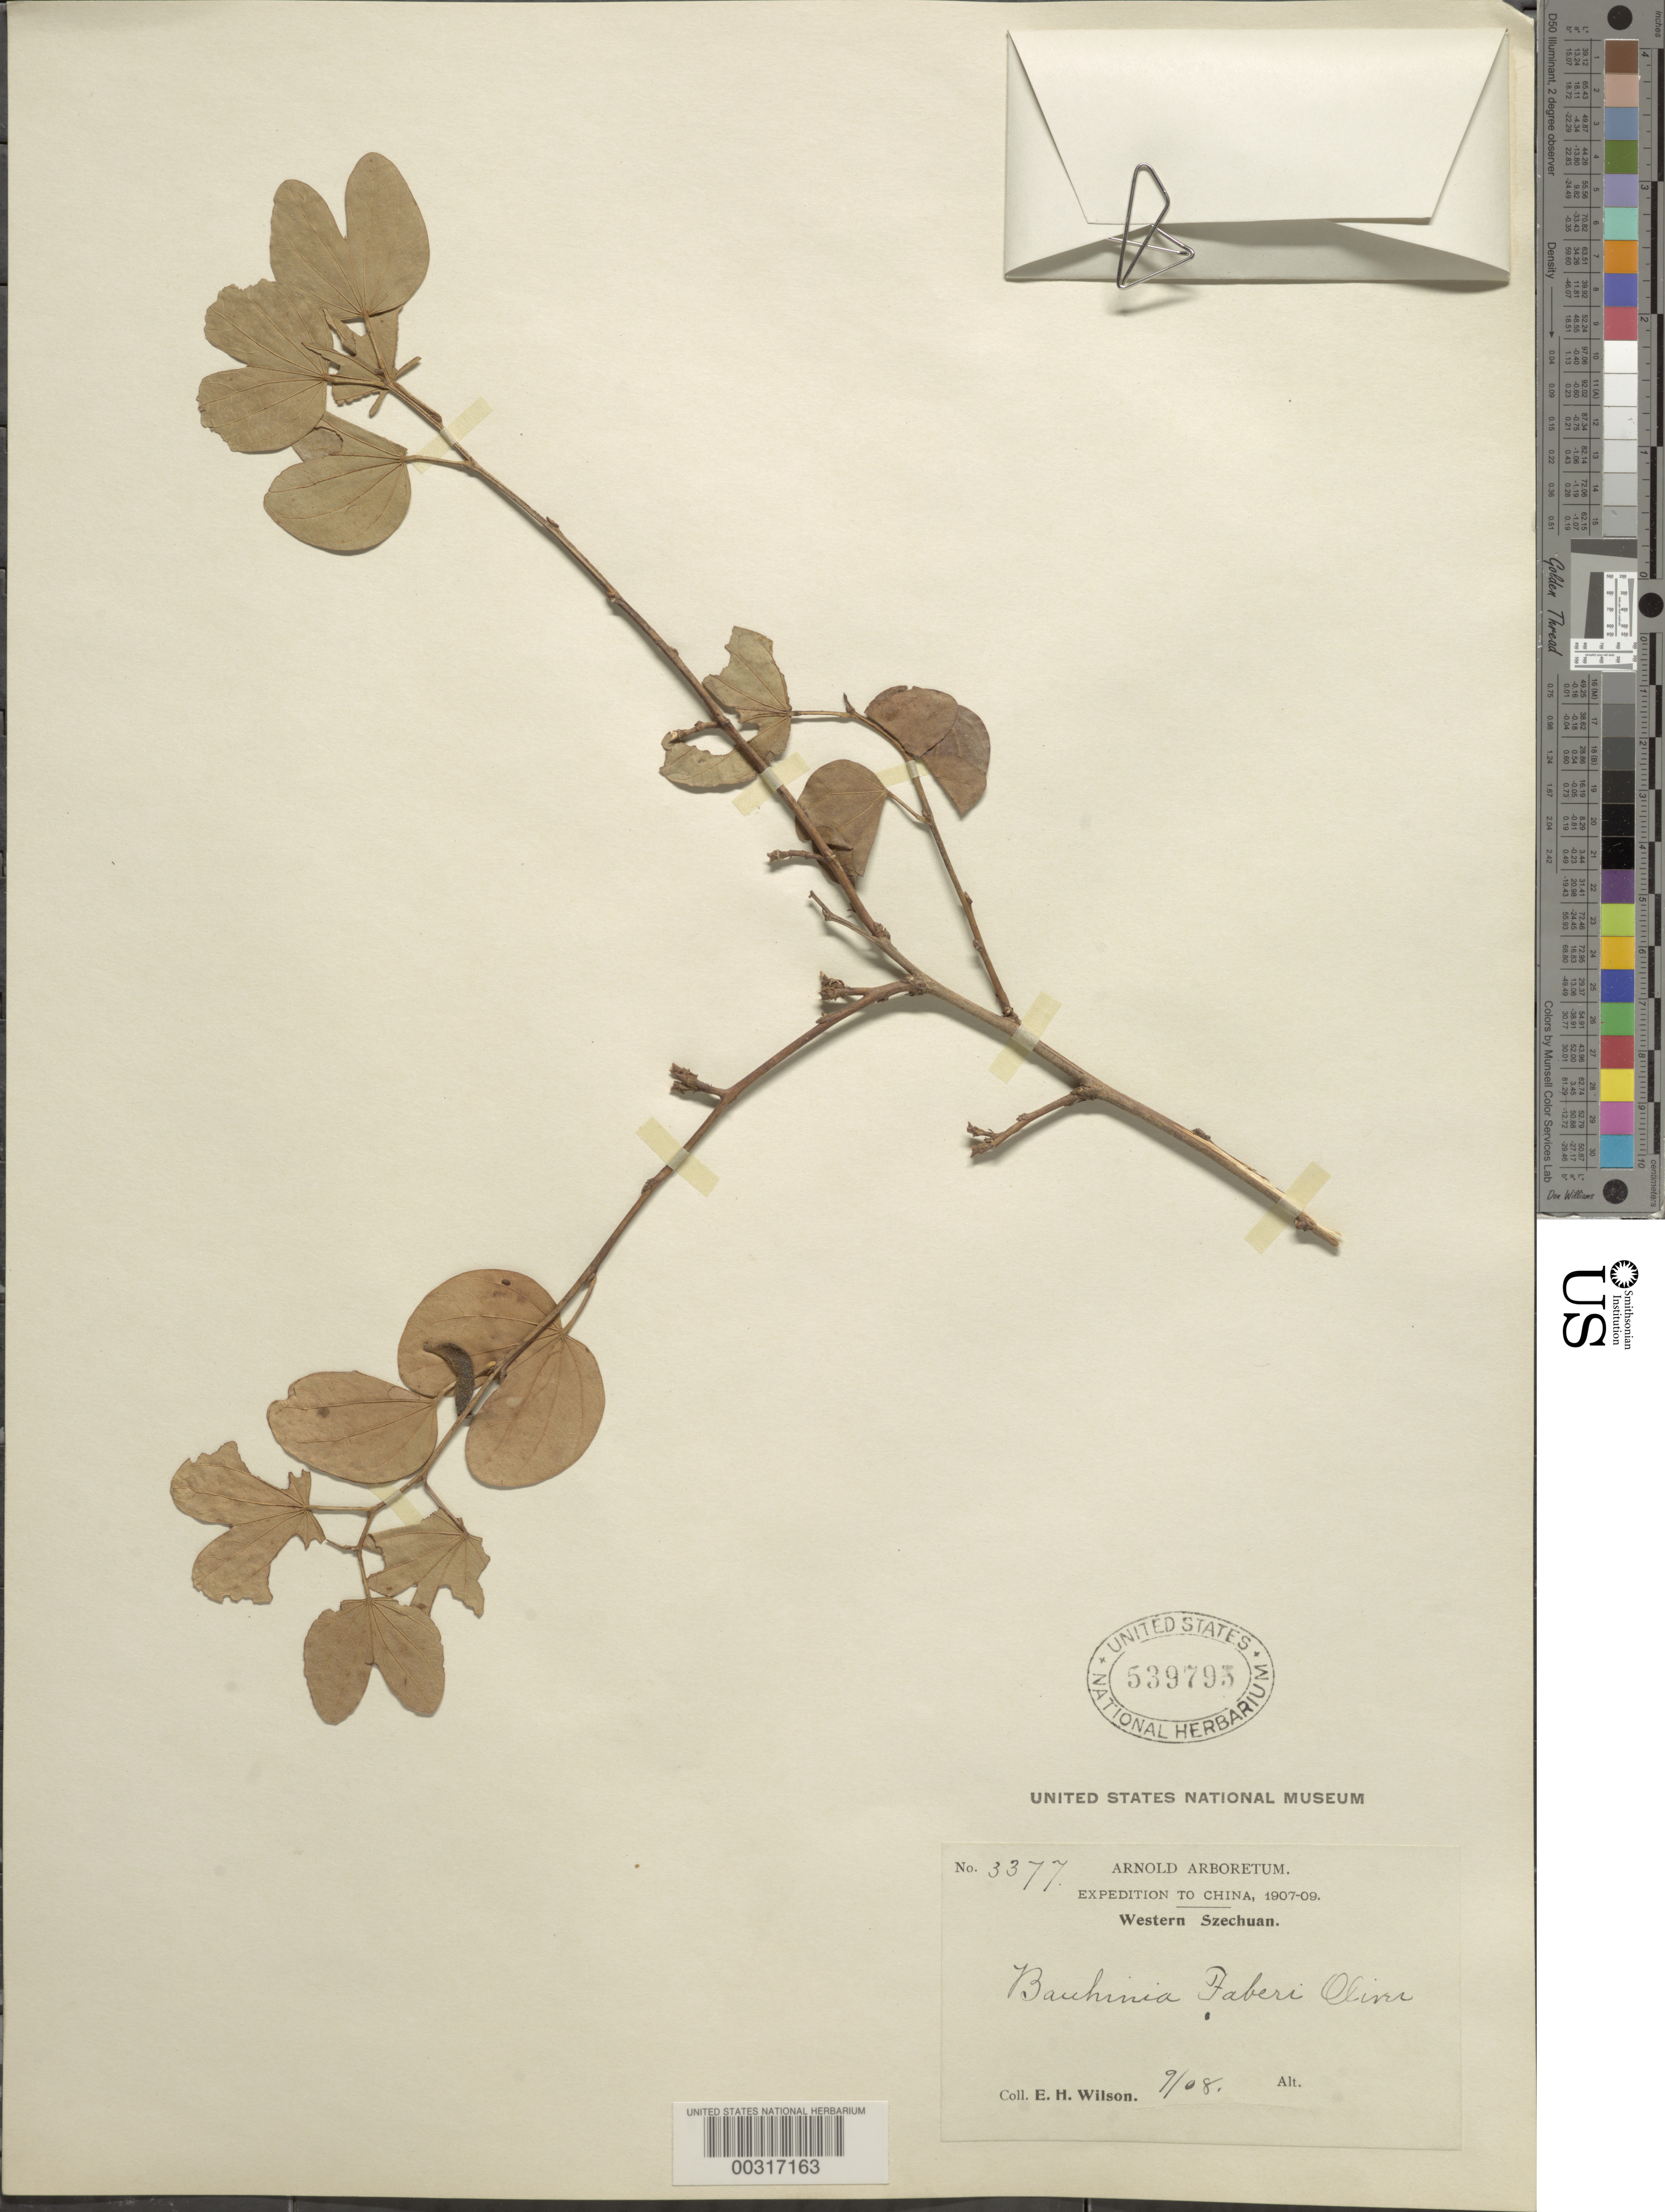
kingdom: Plantae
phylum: Tracheophyta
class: Magnoliopsida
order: Fabales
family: Fabaceae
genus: Bauhinia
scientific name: Bauhinia brachycarpa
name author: Wall. ex Benth.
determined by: U.S. National Herbarium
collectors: E. H. Wilson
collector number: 3377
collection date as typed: Sep 1908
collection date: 1908-09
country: China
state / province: Sichuan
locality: Western szechwan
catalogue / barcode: US 539795